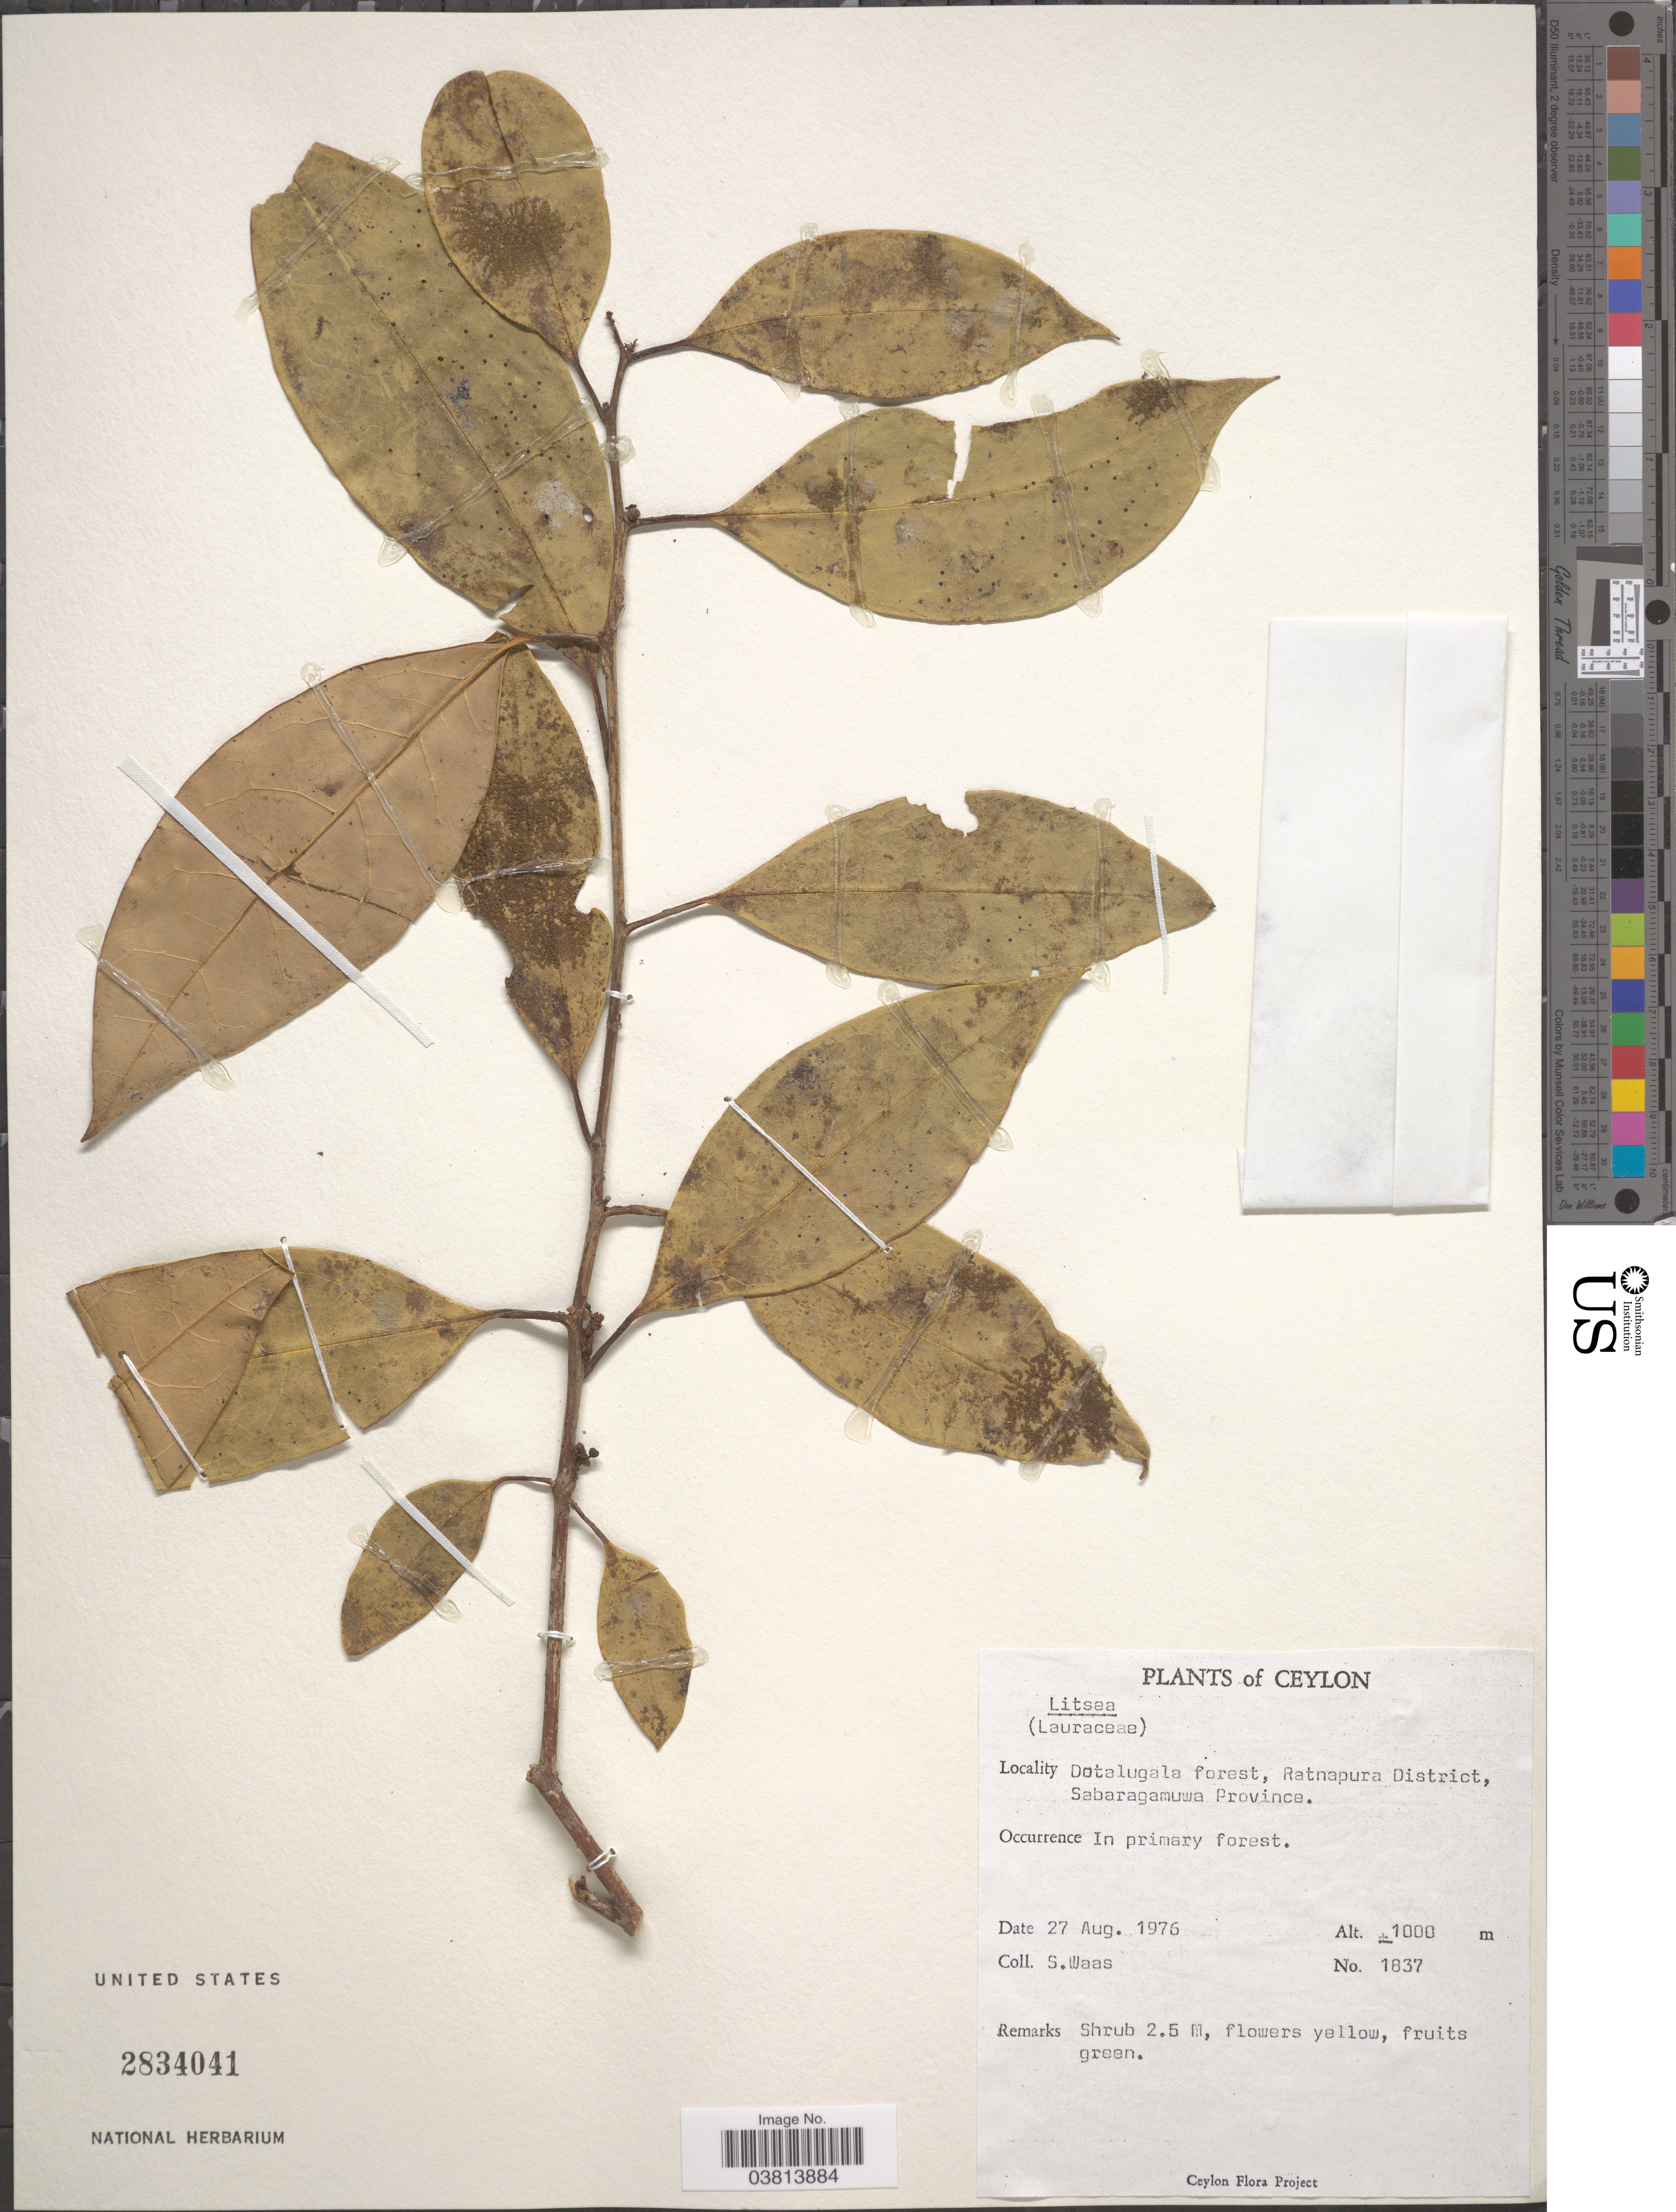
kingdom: Plantae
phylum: Tracheophyta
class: Magnoliopsida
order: Laurales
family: Lauraceae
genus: Litsea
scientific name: Litsea sp.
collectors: S. Waas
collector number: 1837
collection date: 1976-08-27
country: Sri Lanka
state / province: Sabaragamuwa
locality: Ceylon. Dotalugala forest, Ratnapura District.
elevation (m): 1000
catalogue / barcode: US 2834041